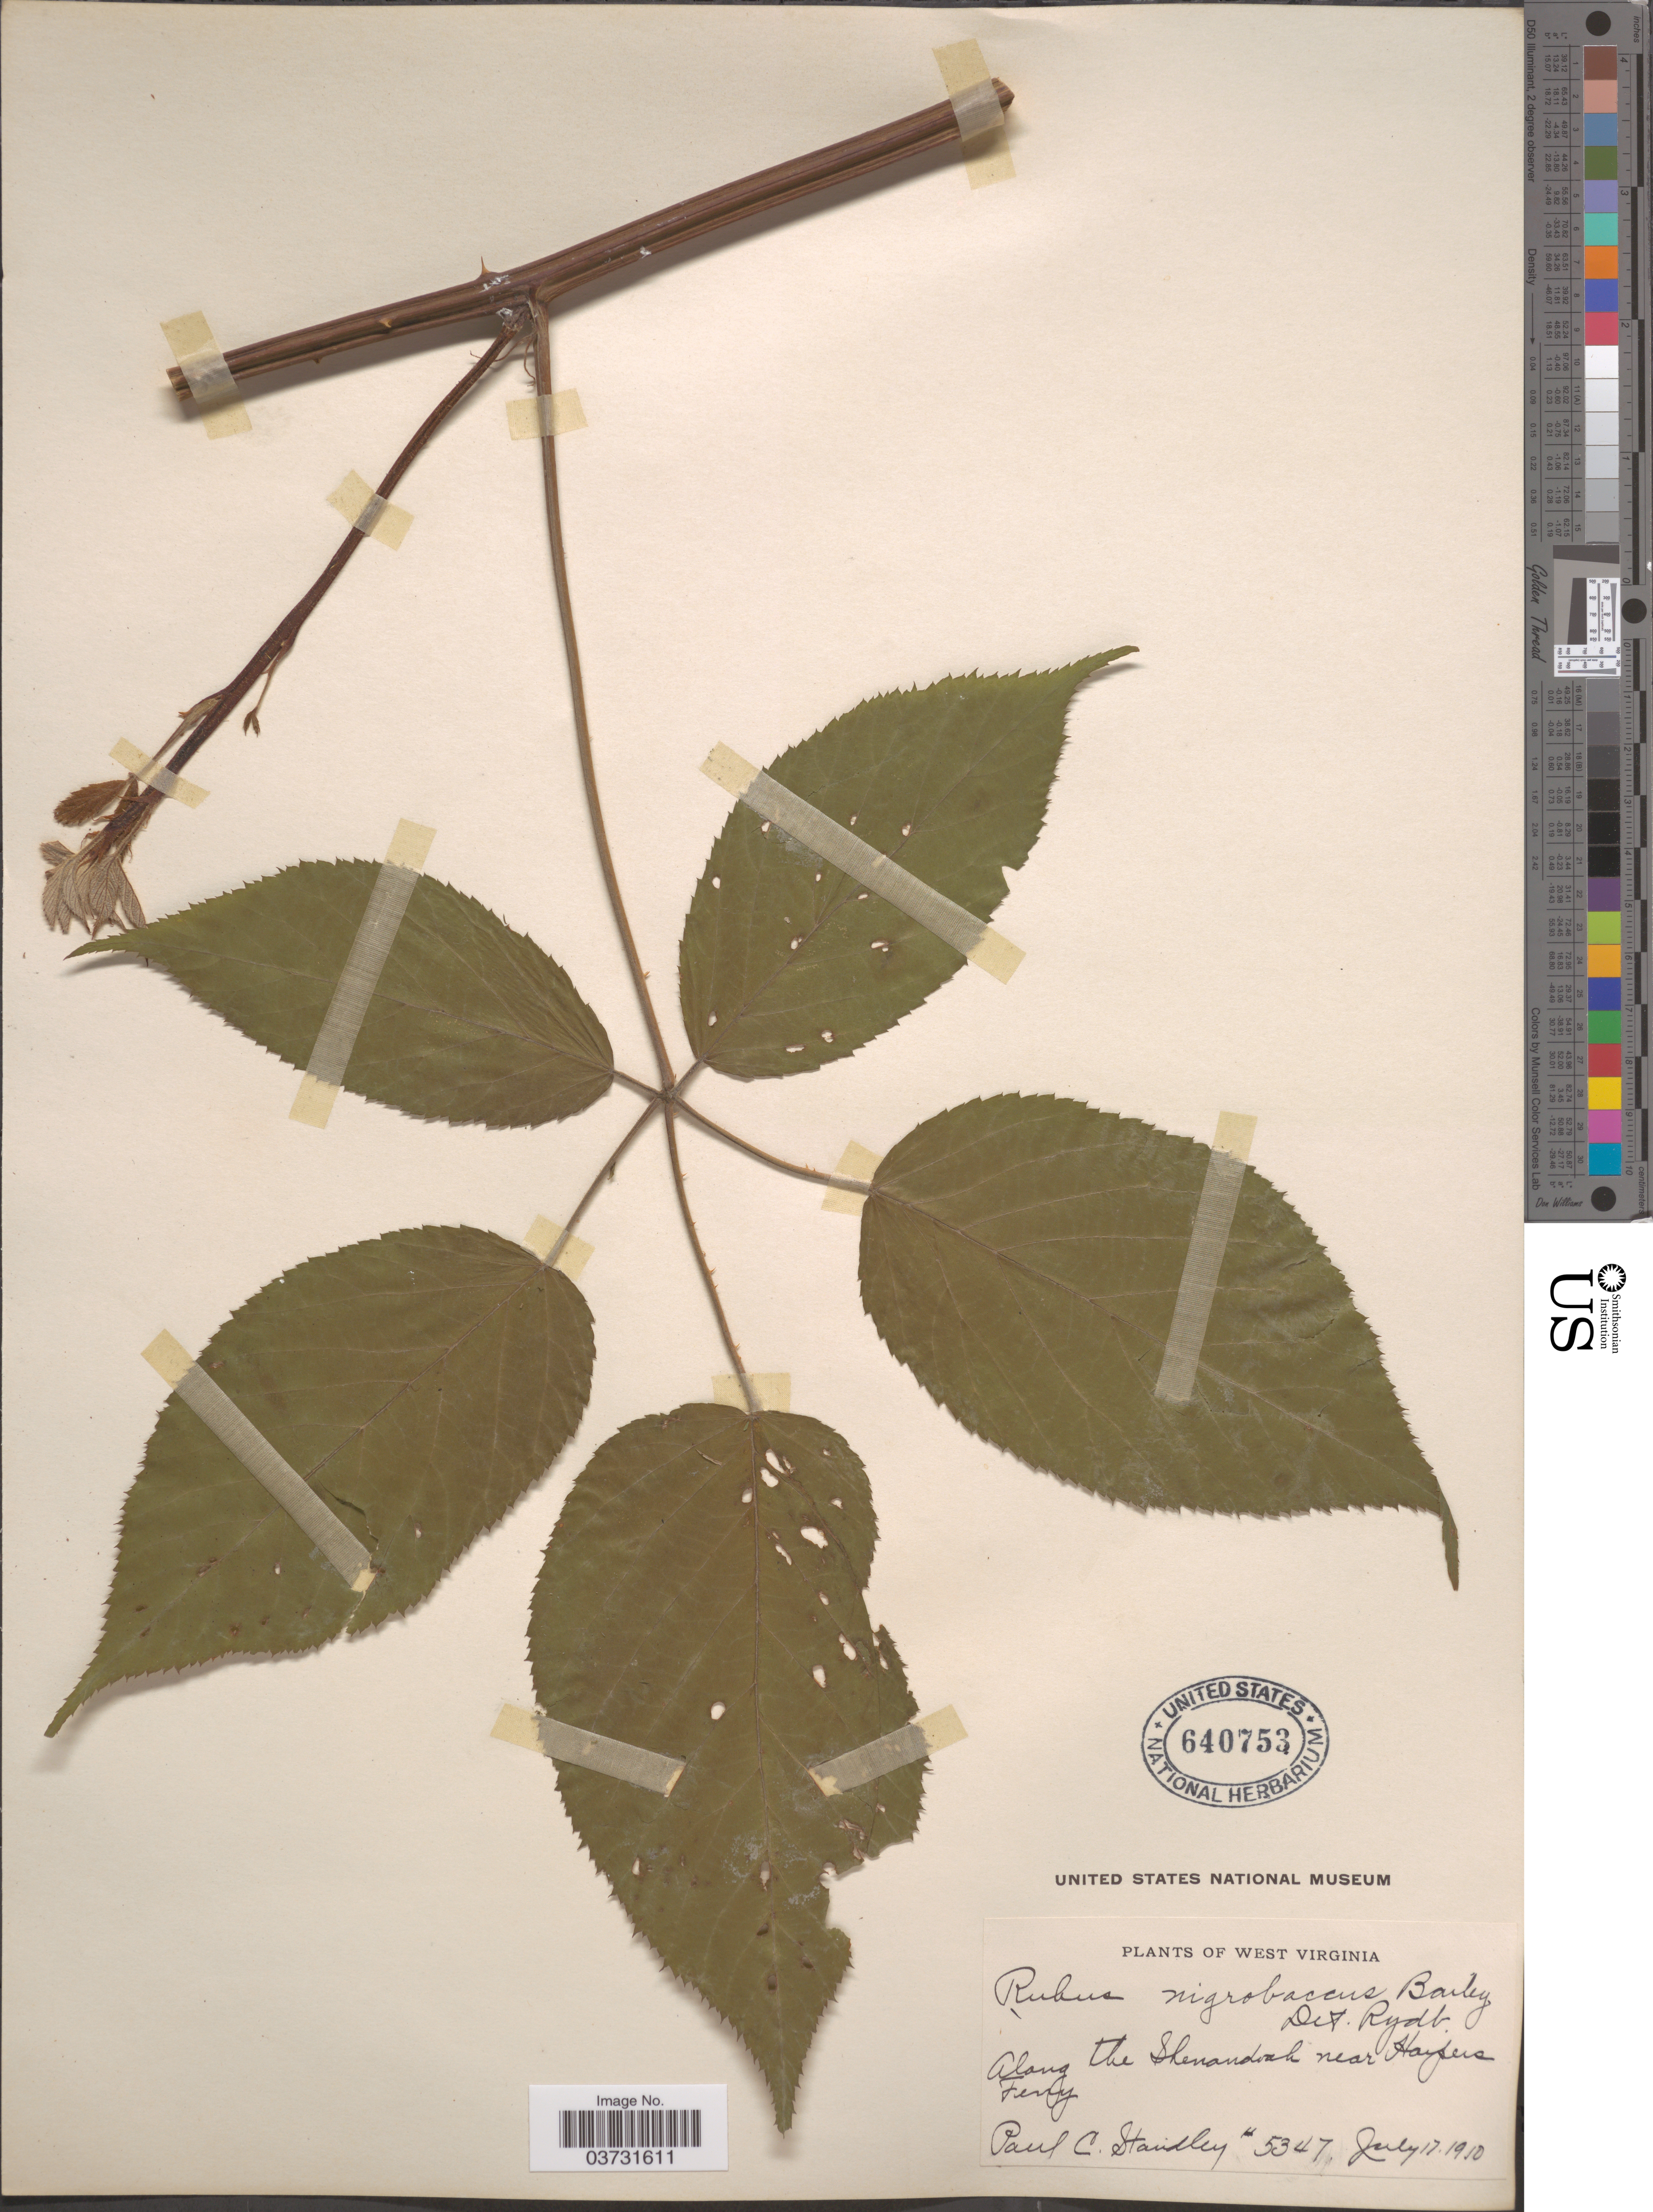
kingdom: Plantae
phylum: Tracheophyta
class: Magnoliopsida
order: Rosales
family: Rosaceae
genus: Rubus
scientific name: Rubus nigrobaccus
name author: L.H. Bailey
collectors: P. C. Standley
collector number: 5347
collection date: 1910-07-17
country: United States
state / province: West Virginia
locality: Along the Shenandoah near Harpers Ferry.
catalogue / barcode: US 640753